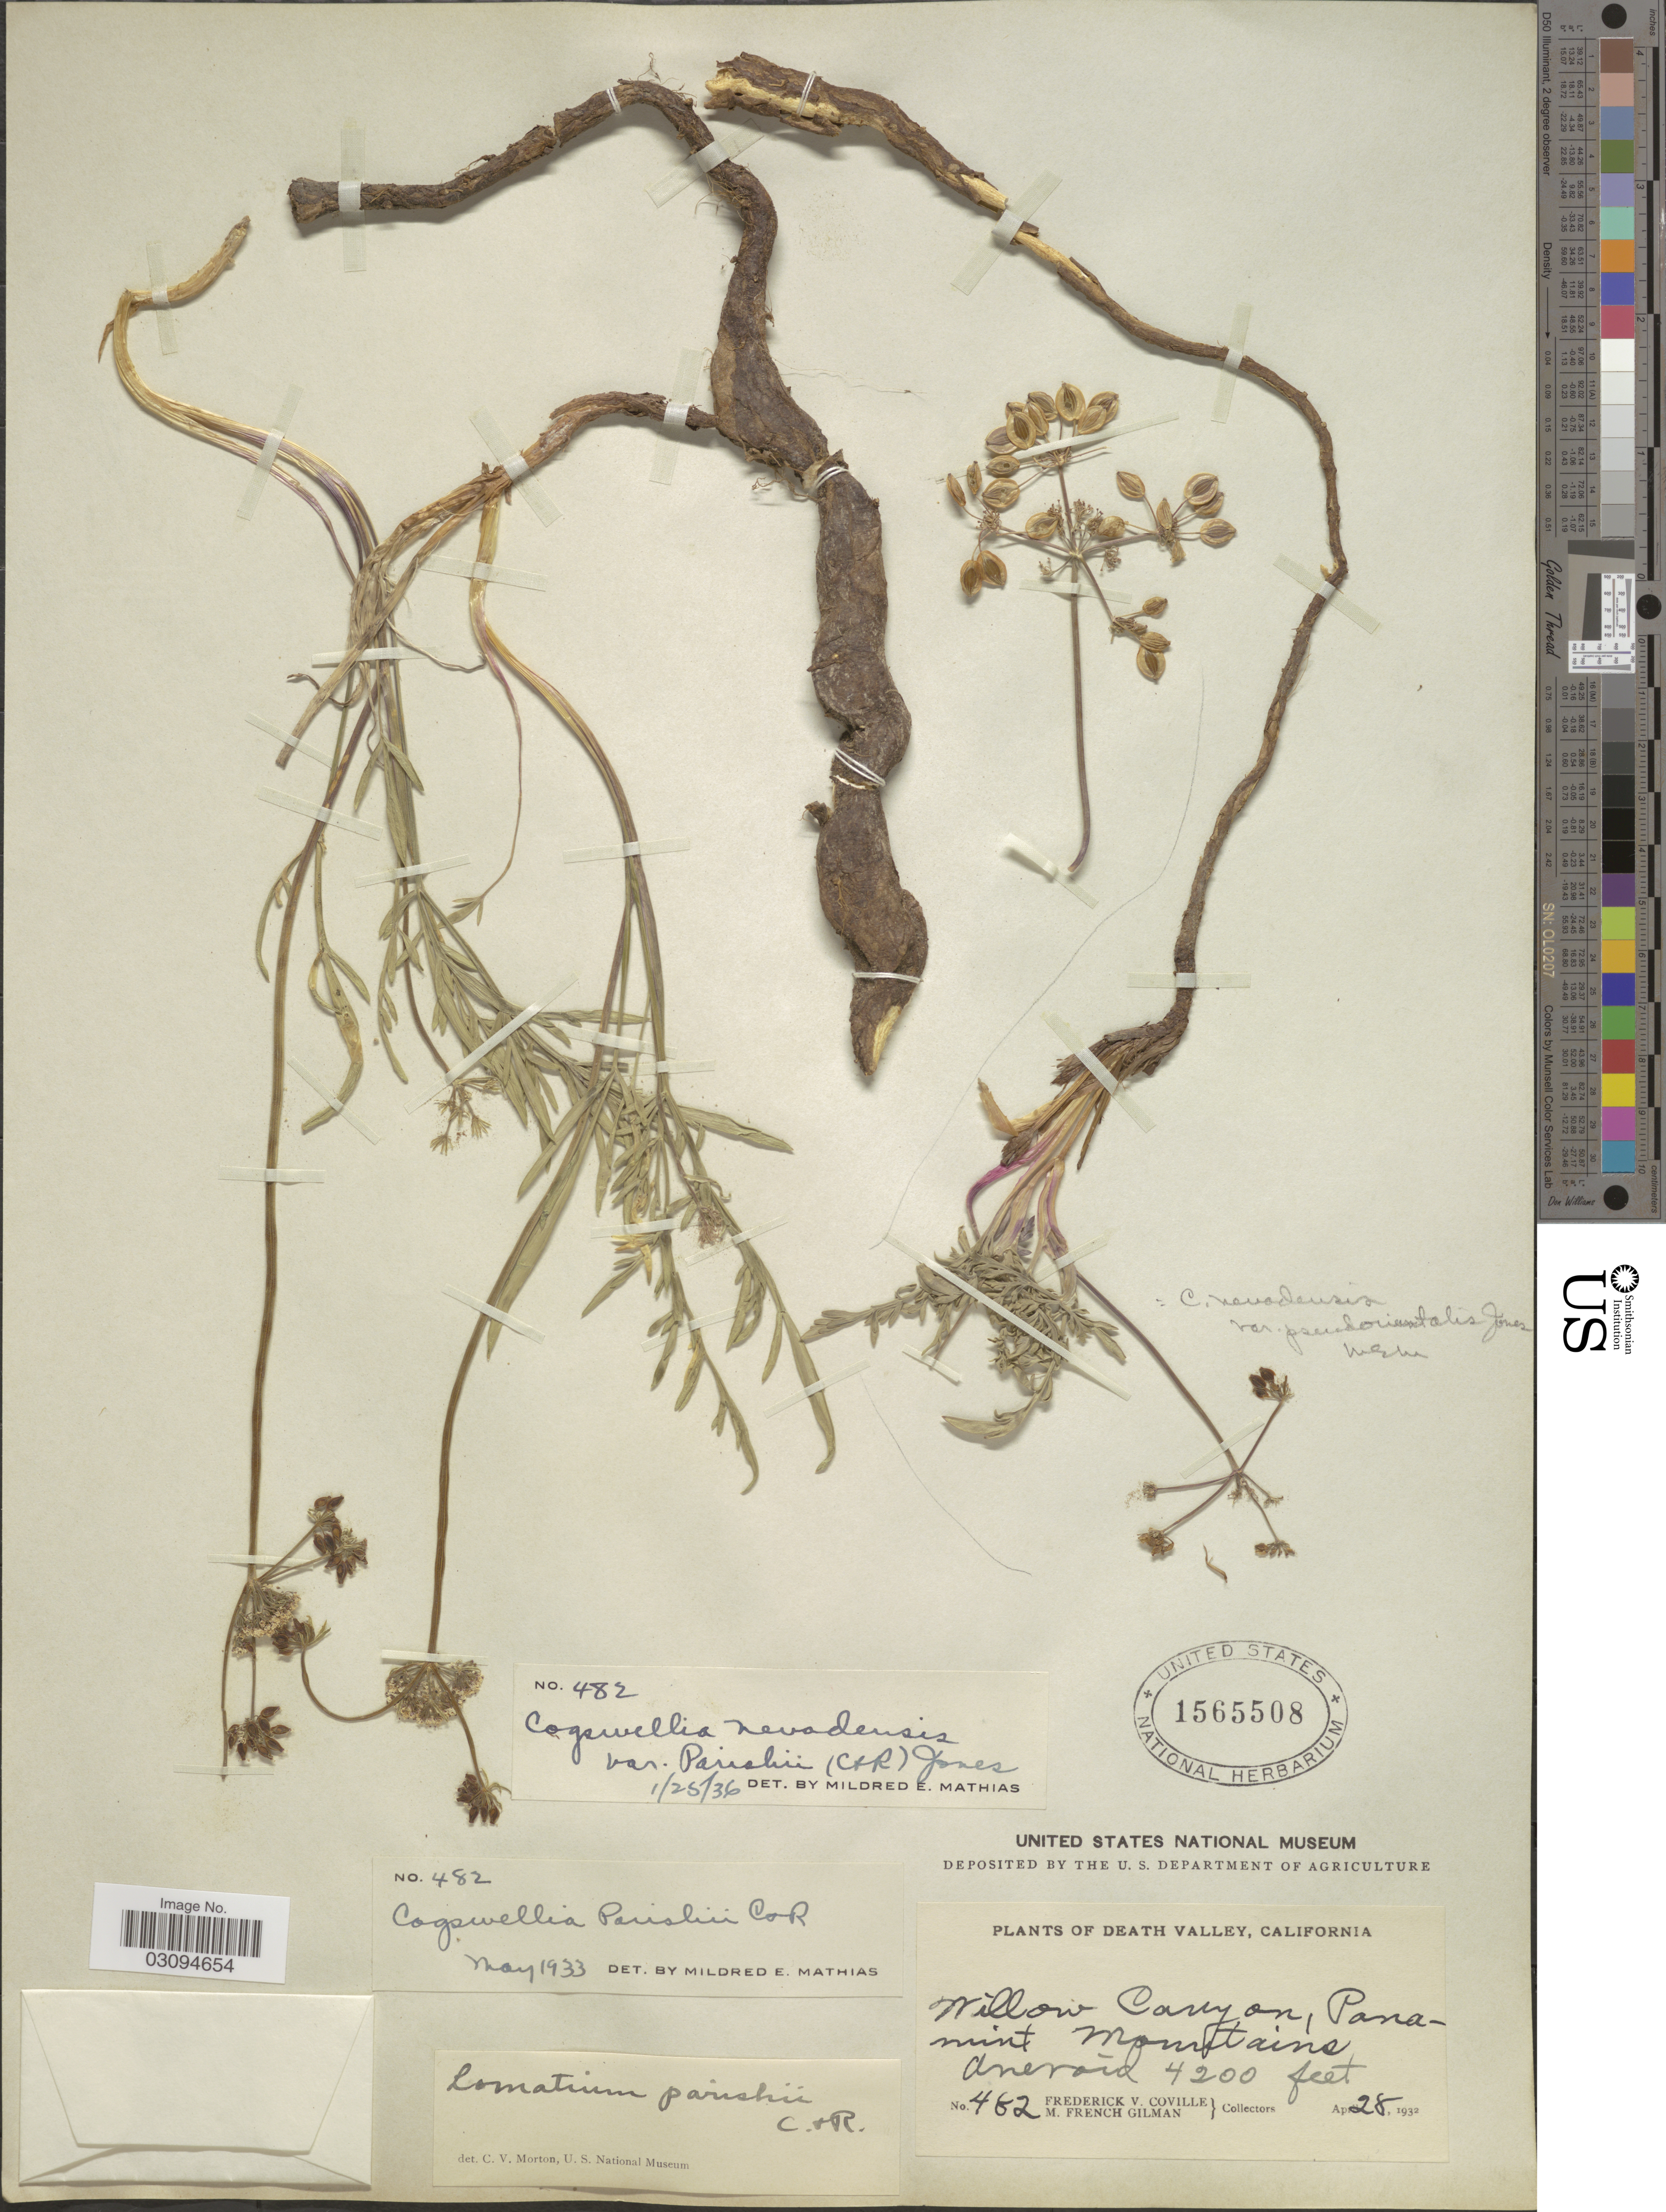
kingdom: Plantae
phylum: Tracheophyta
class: Magnoliopsida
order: Apiales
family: Apiaceae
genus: Lomatium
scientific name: Lomatium nevadense var. parishii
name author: (J.M. Coult. & Rose) Jeps.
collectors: F. V. Coville & M. F. Gilman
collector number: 482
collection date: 1932-04-28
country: United States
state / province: California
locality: Death Valley. Willow Canyon, Panamint Mountains.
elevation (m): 1280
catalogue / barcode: US 1565508